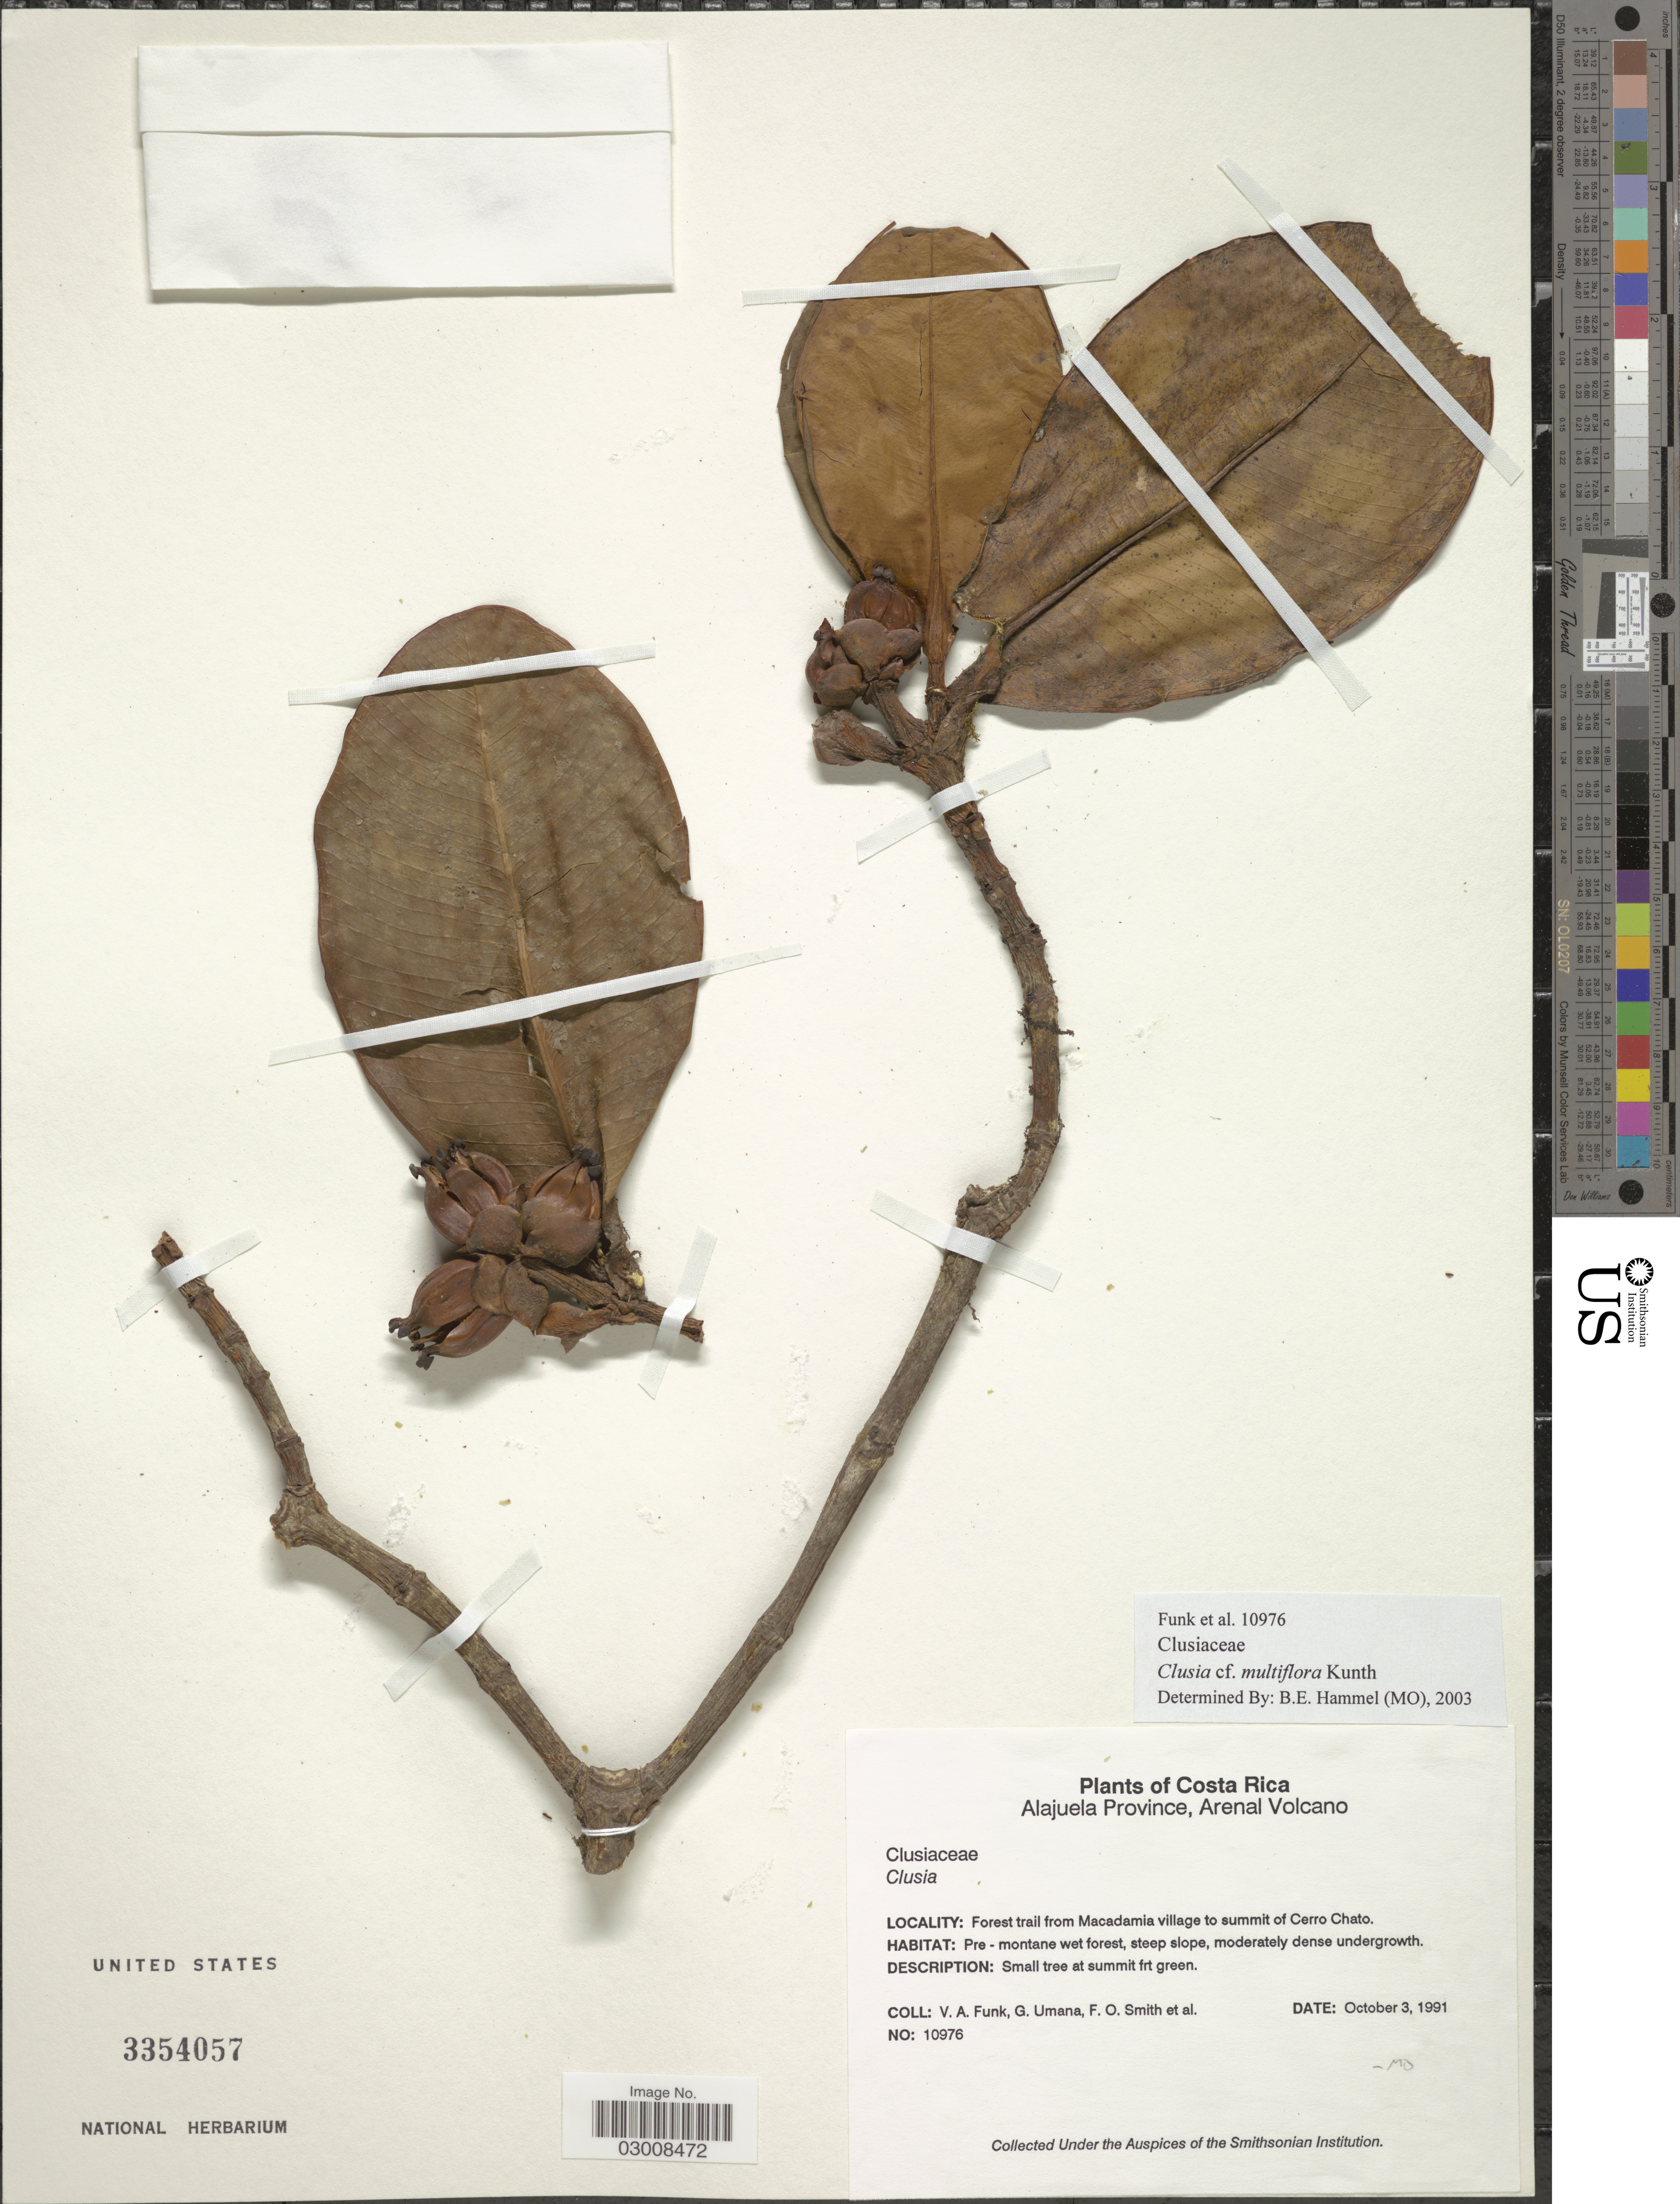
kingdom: Plantae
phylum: Tracheophyta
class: Magnoliopsida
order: Malpighiales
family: Clusiaceae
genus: Clusia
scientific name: Clusia multiflora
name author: Kunth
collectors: V. Funk, G. Umana, F. Smith & et al.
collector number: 10976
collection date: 1991-10-03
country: Costa Rica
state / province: Alajuela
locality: Arenal Volcano, Forest trail from Macadamia village to summit of Cerro Chato.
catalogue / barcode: US 3354057